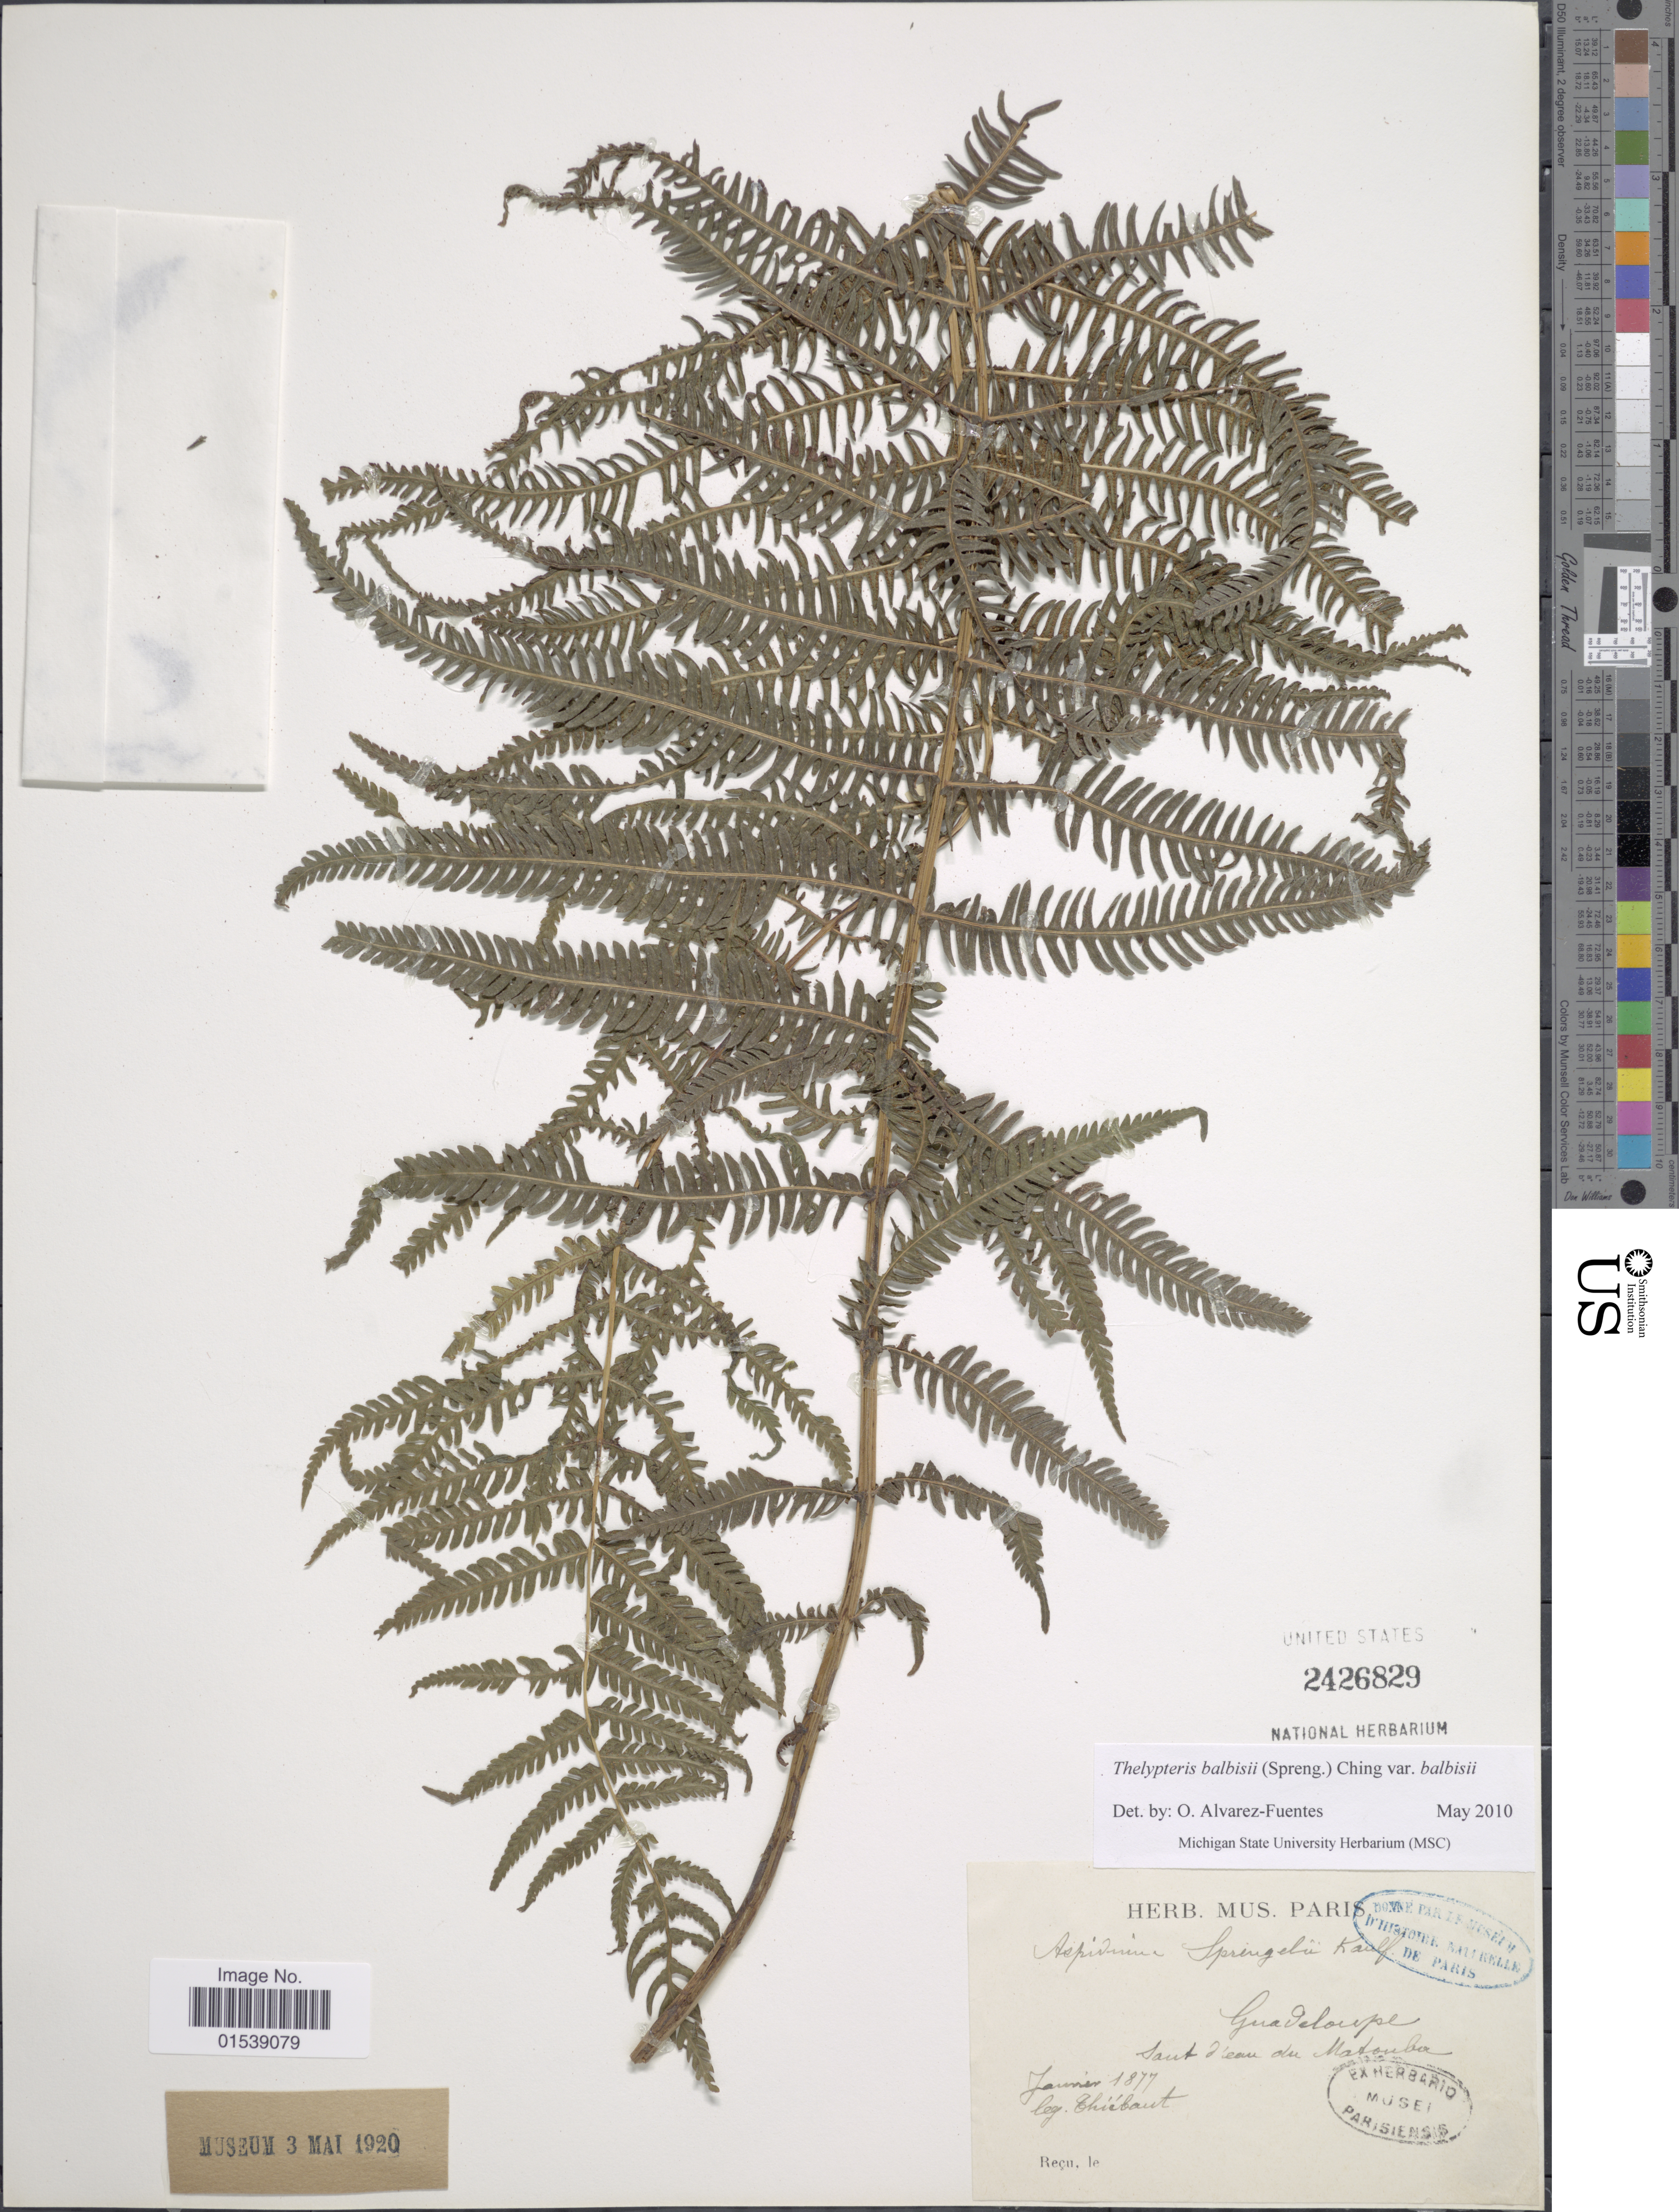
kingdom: Plantae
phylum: Tracheophyta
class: Polypodiopsida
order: Polypodiales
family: Thelypteridaceae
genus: Amauropelta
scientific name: Amauropelta balbisii (Spreng.) comb. nov., ined. 2015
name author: (Spreng.)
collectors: -. Thiebaut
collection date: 1877-01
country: Guadeloupe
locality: Saut d'eau du Matonba [interpreted]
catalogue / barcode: US 2426829